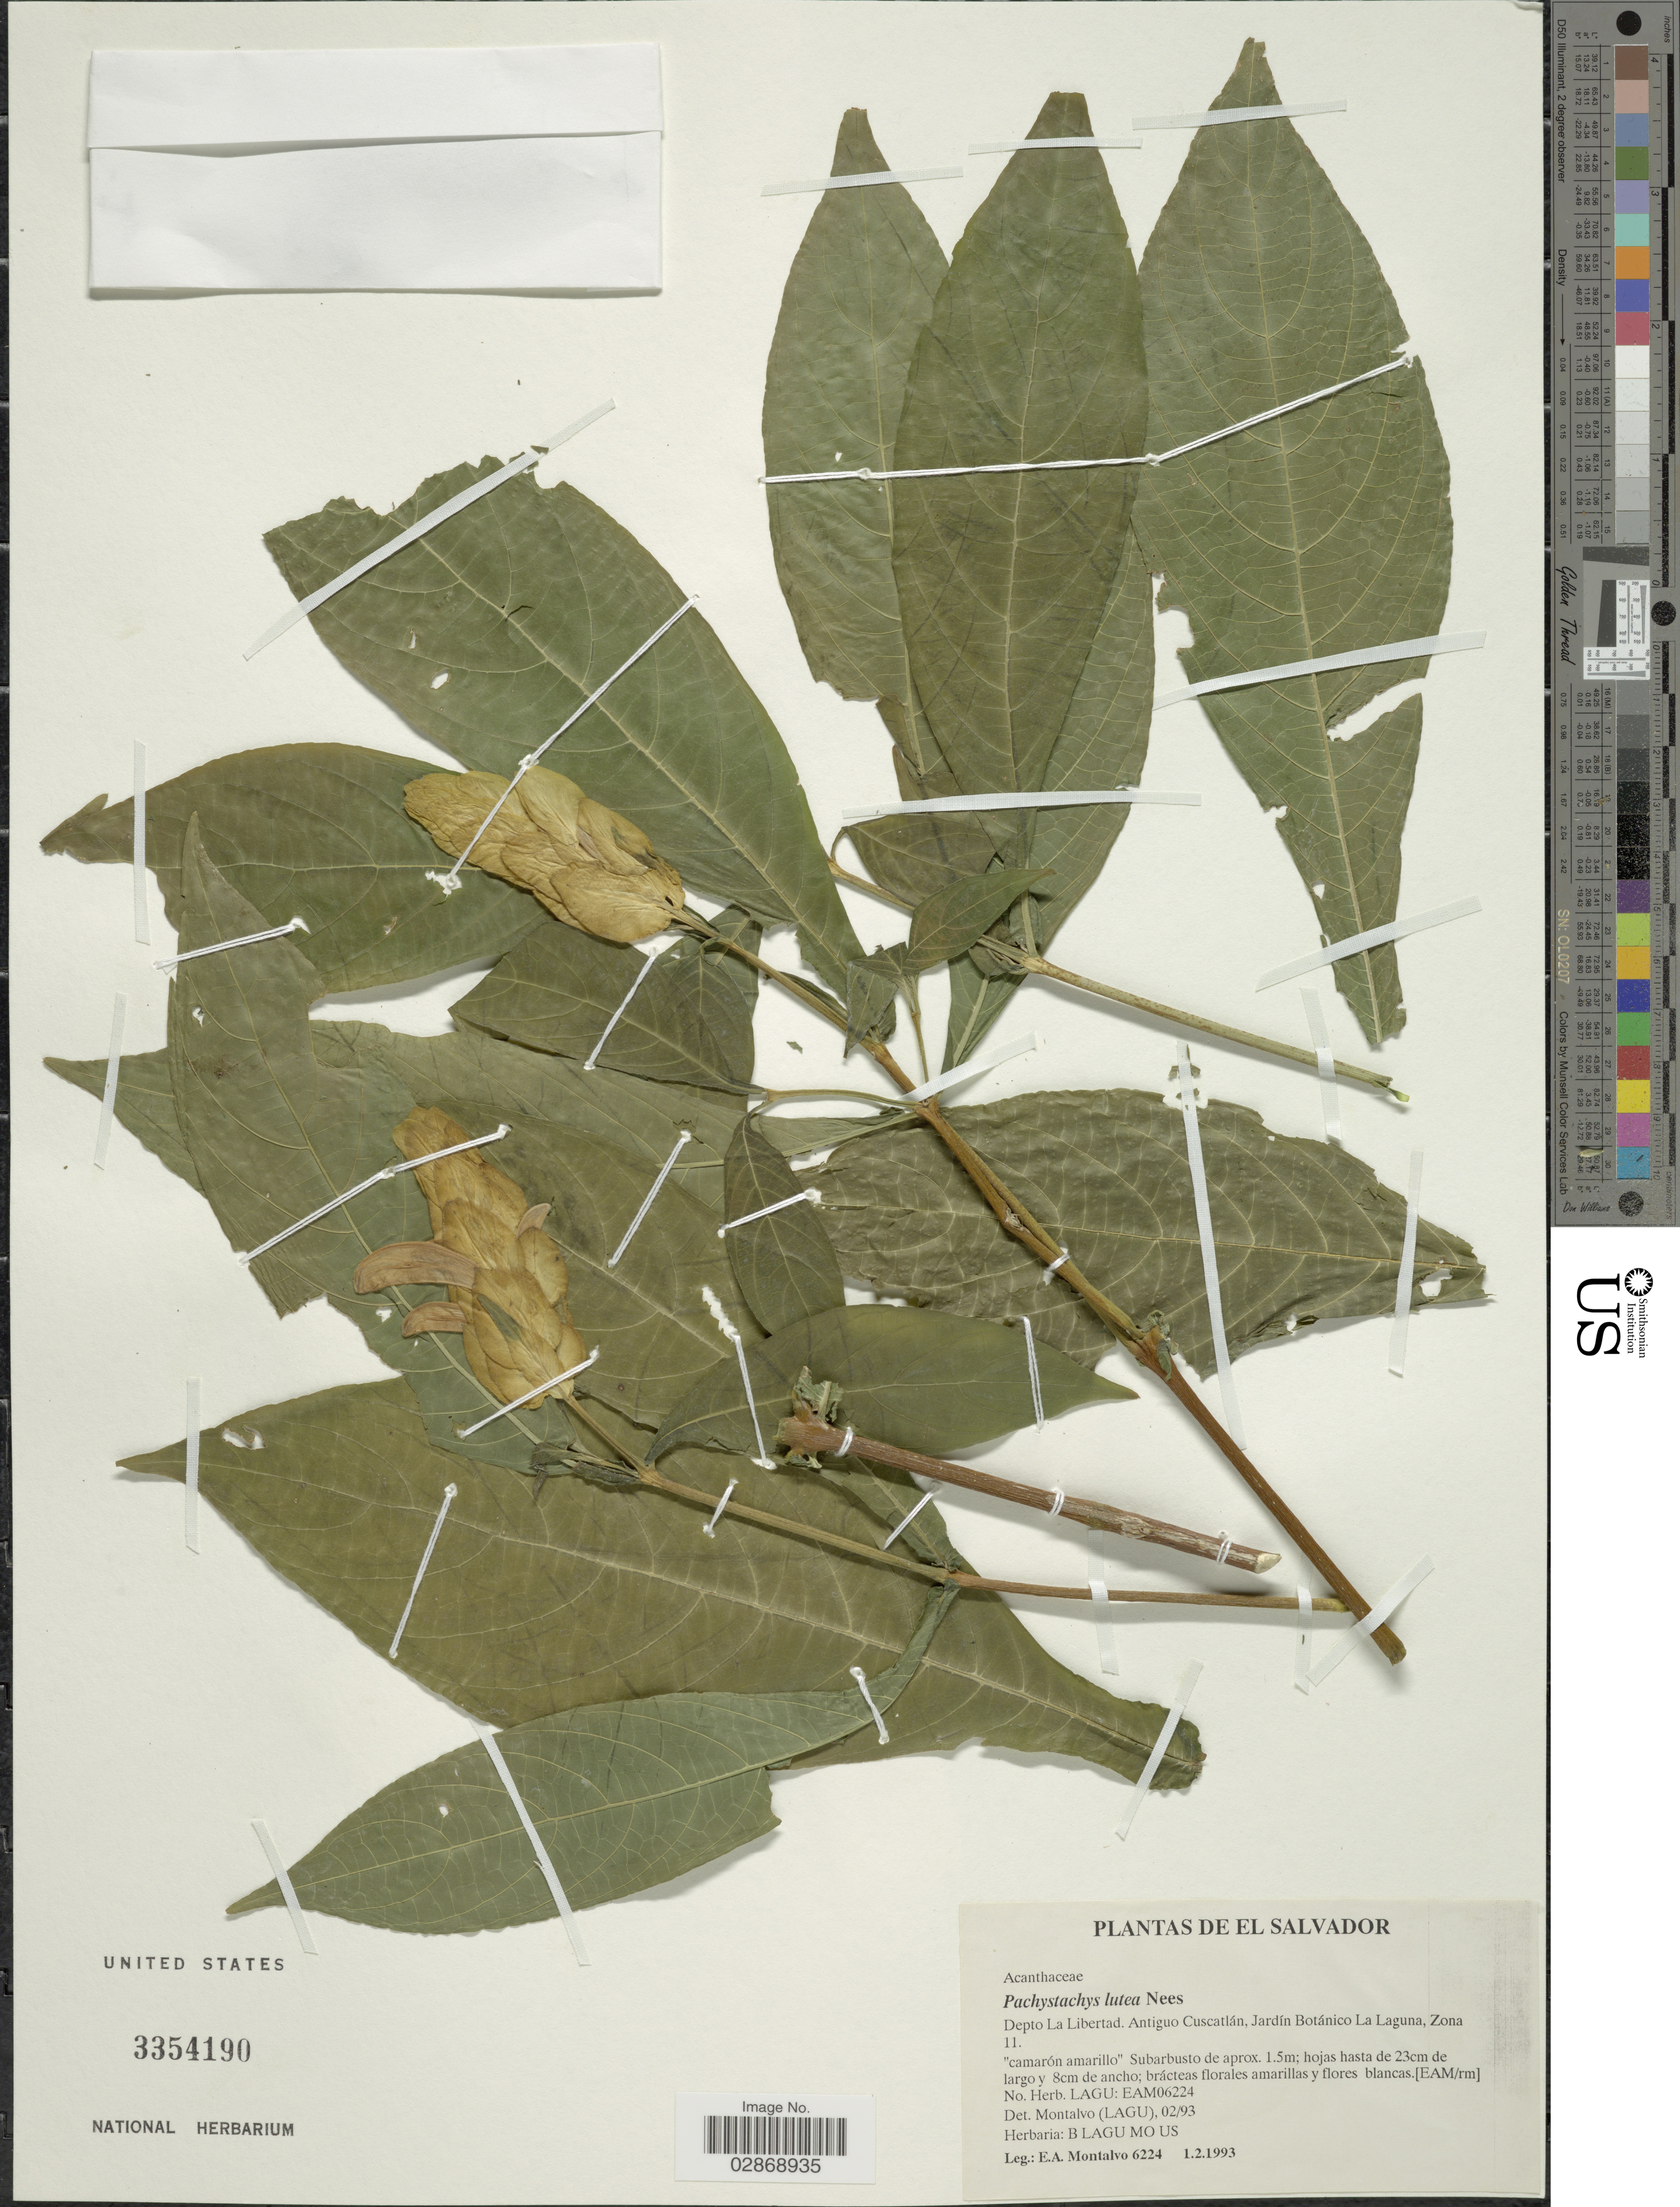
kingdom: Plantae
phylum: Tracheophyta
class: Magnoliopsida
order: Lamiales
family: Acanthaceae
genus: Pachystachys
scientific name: Pachystachys lutea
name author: Nees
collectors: E. A. Montalvo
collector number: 6224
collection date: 1993-02-01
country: El Salvador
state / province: La Libertad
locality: Depto La Libertad. Antiguo Cuscatlán, Jardín Botánico La Laguna, Zona 11.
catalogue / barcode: US 3354190